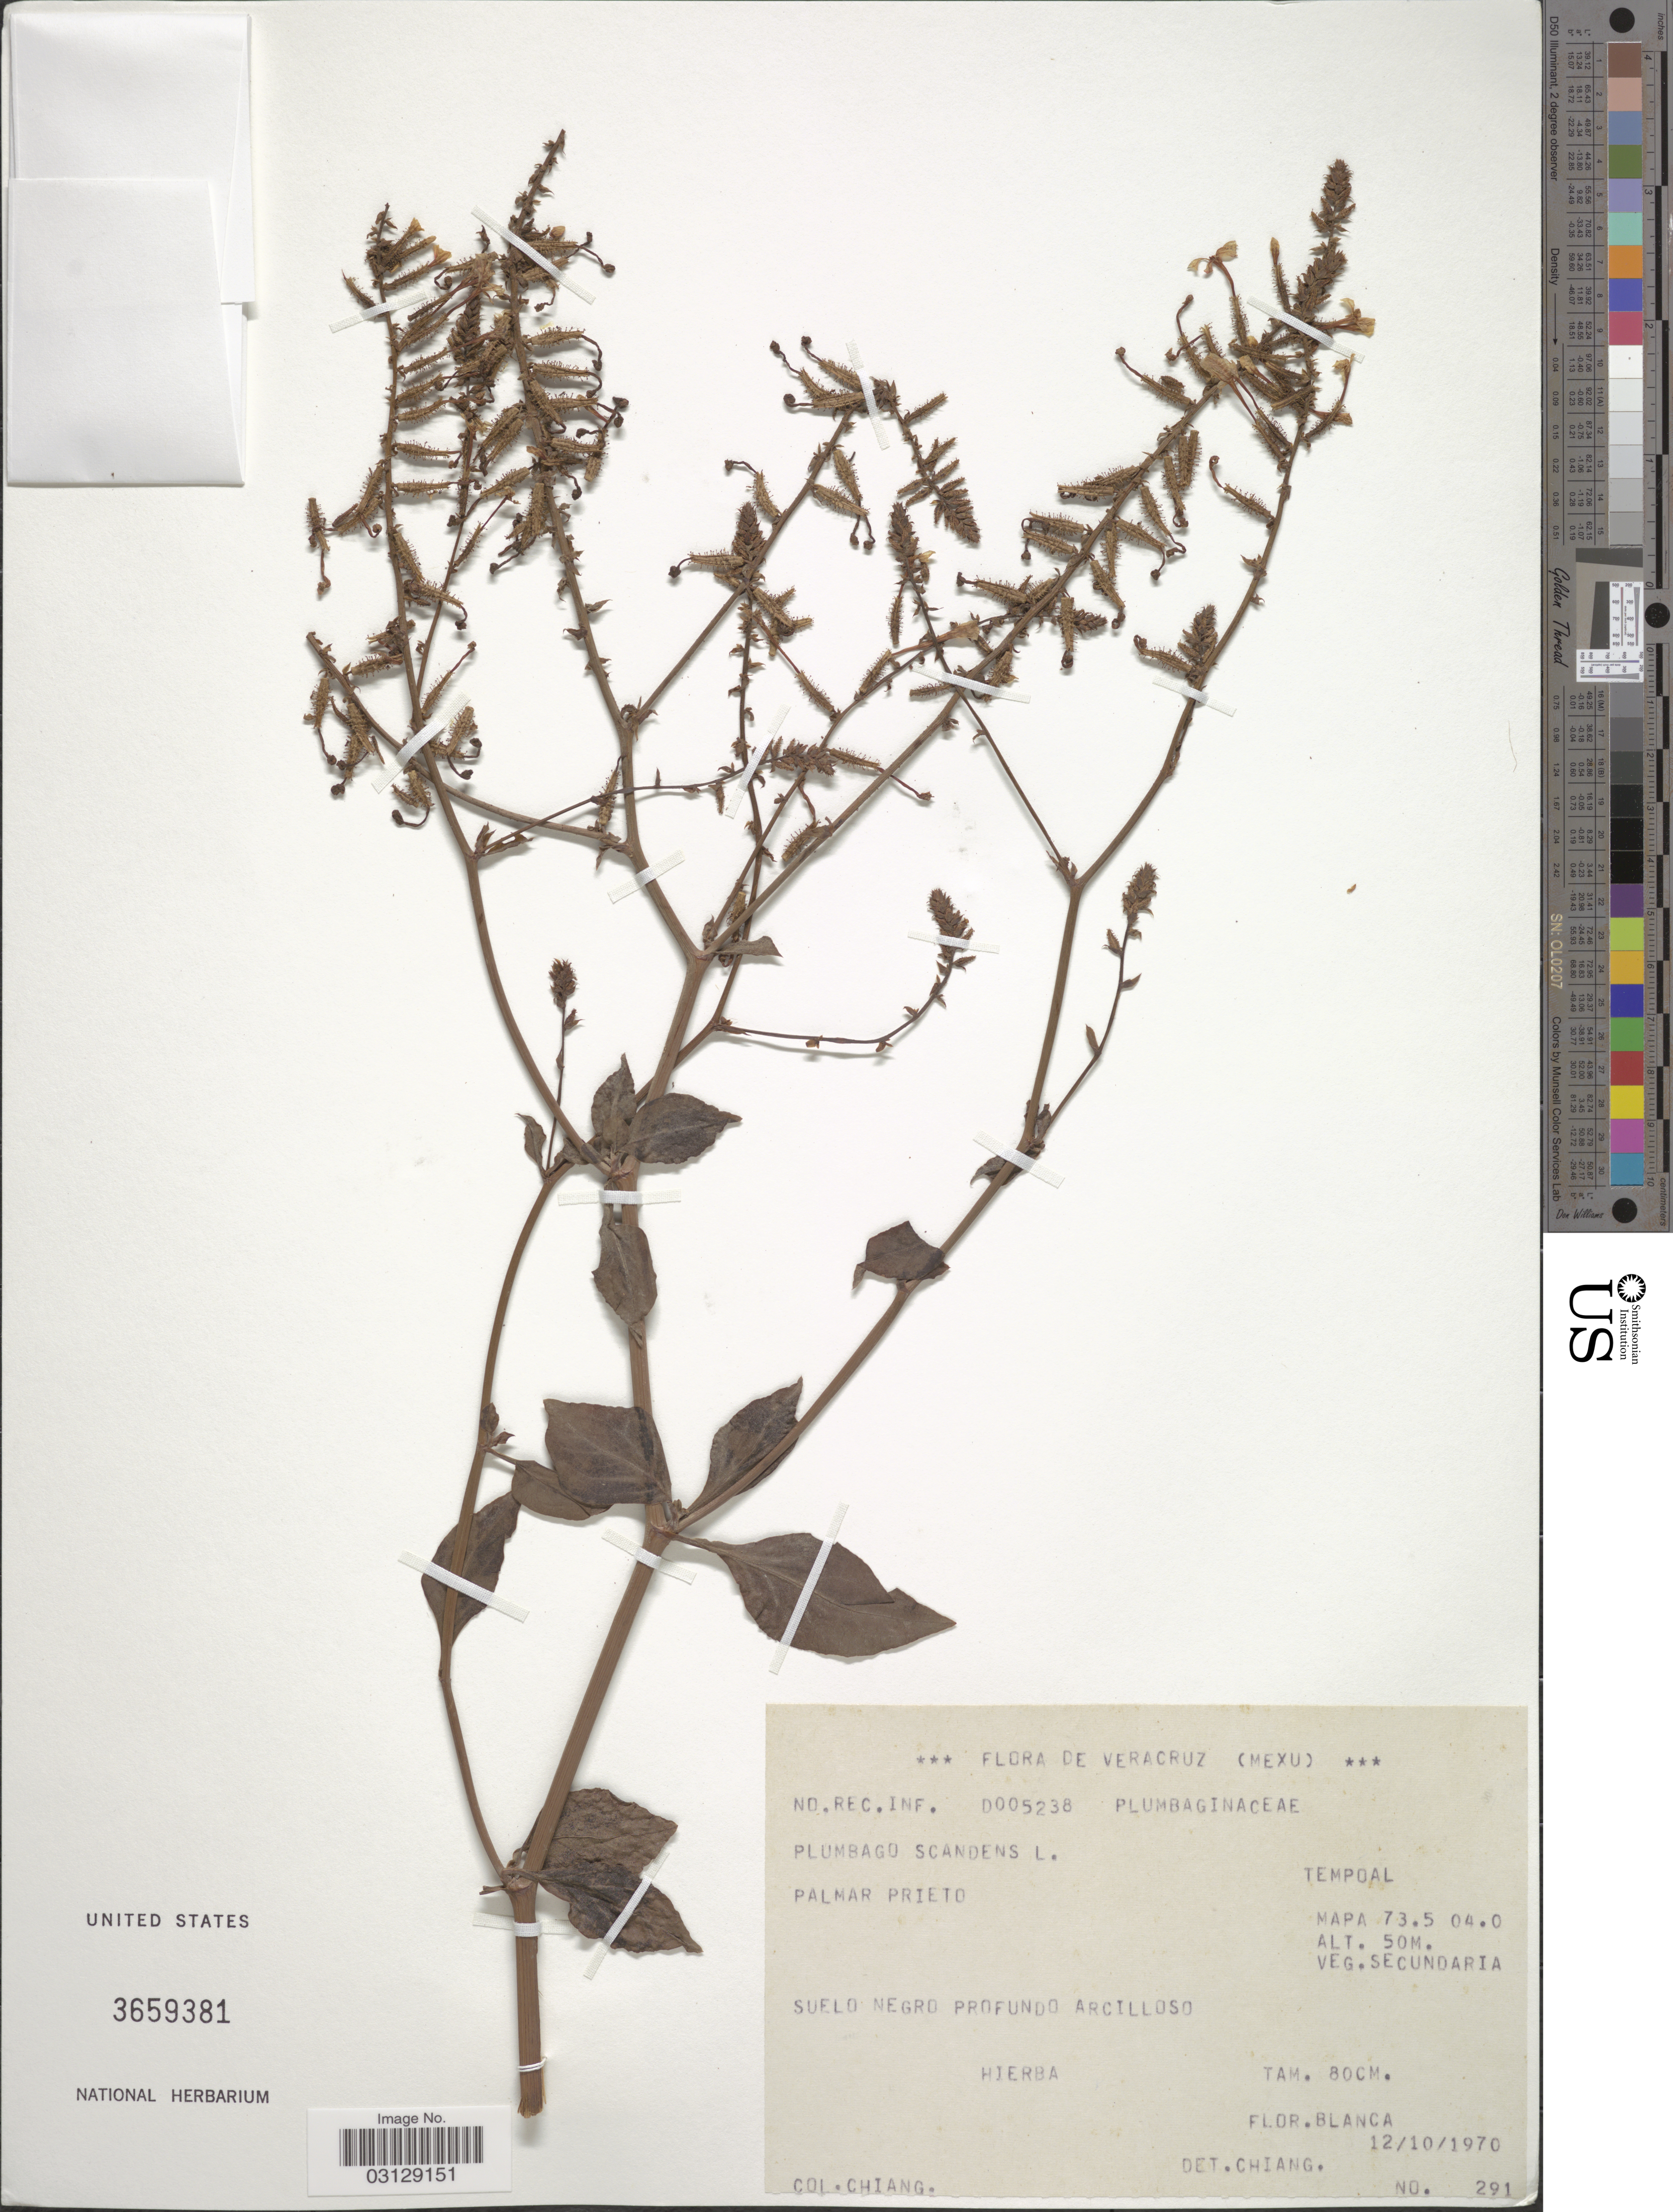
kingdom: Plantae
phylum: Tracheophyta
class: Magnoliopsida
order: Caryophyllales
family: Plumbaginaceae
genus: Plumbago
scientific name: Plumbago scandens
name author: L.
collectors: -. Chiang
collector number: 291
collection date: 1970-10-12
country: Mexico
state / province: Veracruz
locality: Veracruz. Palmar Prieto. Tempoal. Mapa 73.5 04.0.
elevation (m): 50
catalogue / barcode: US 3659381